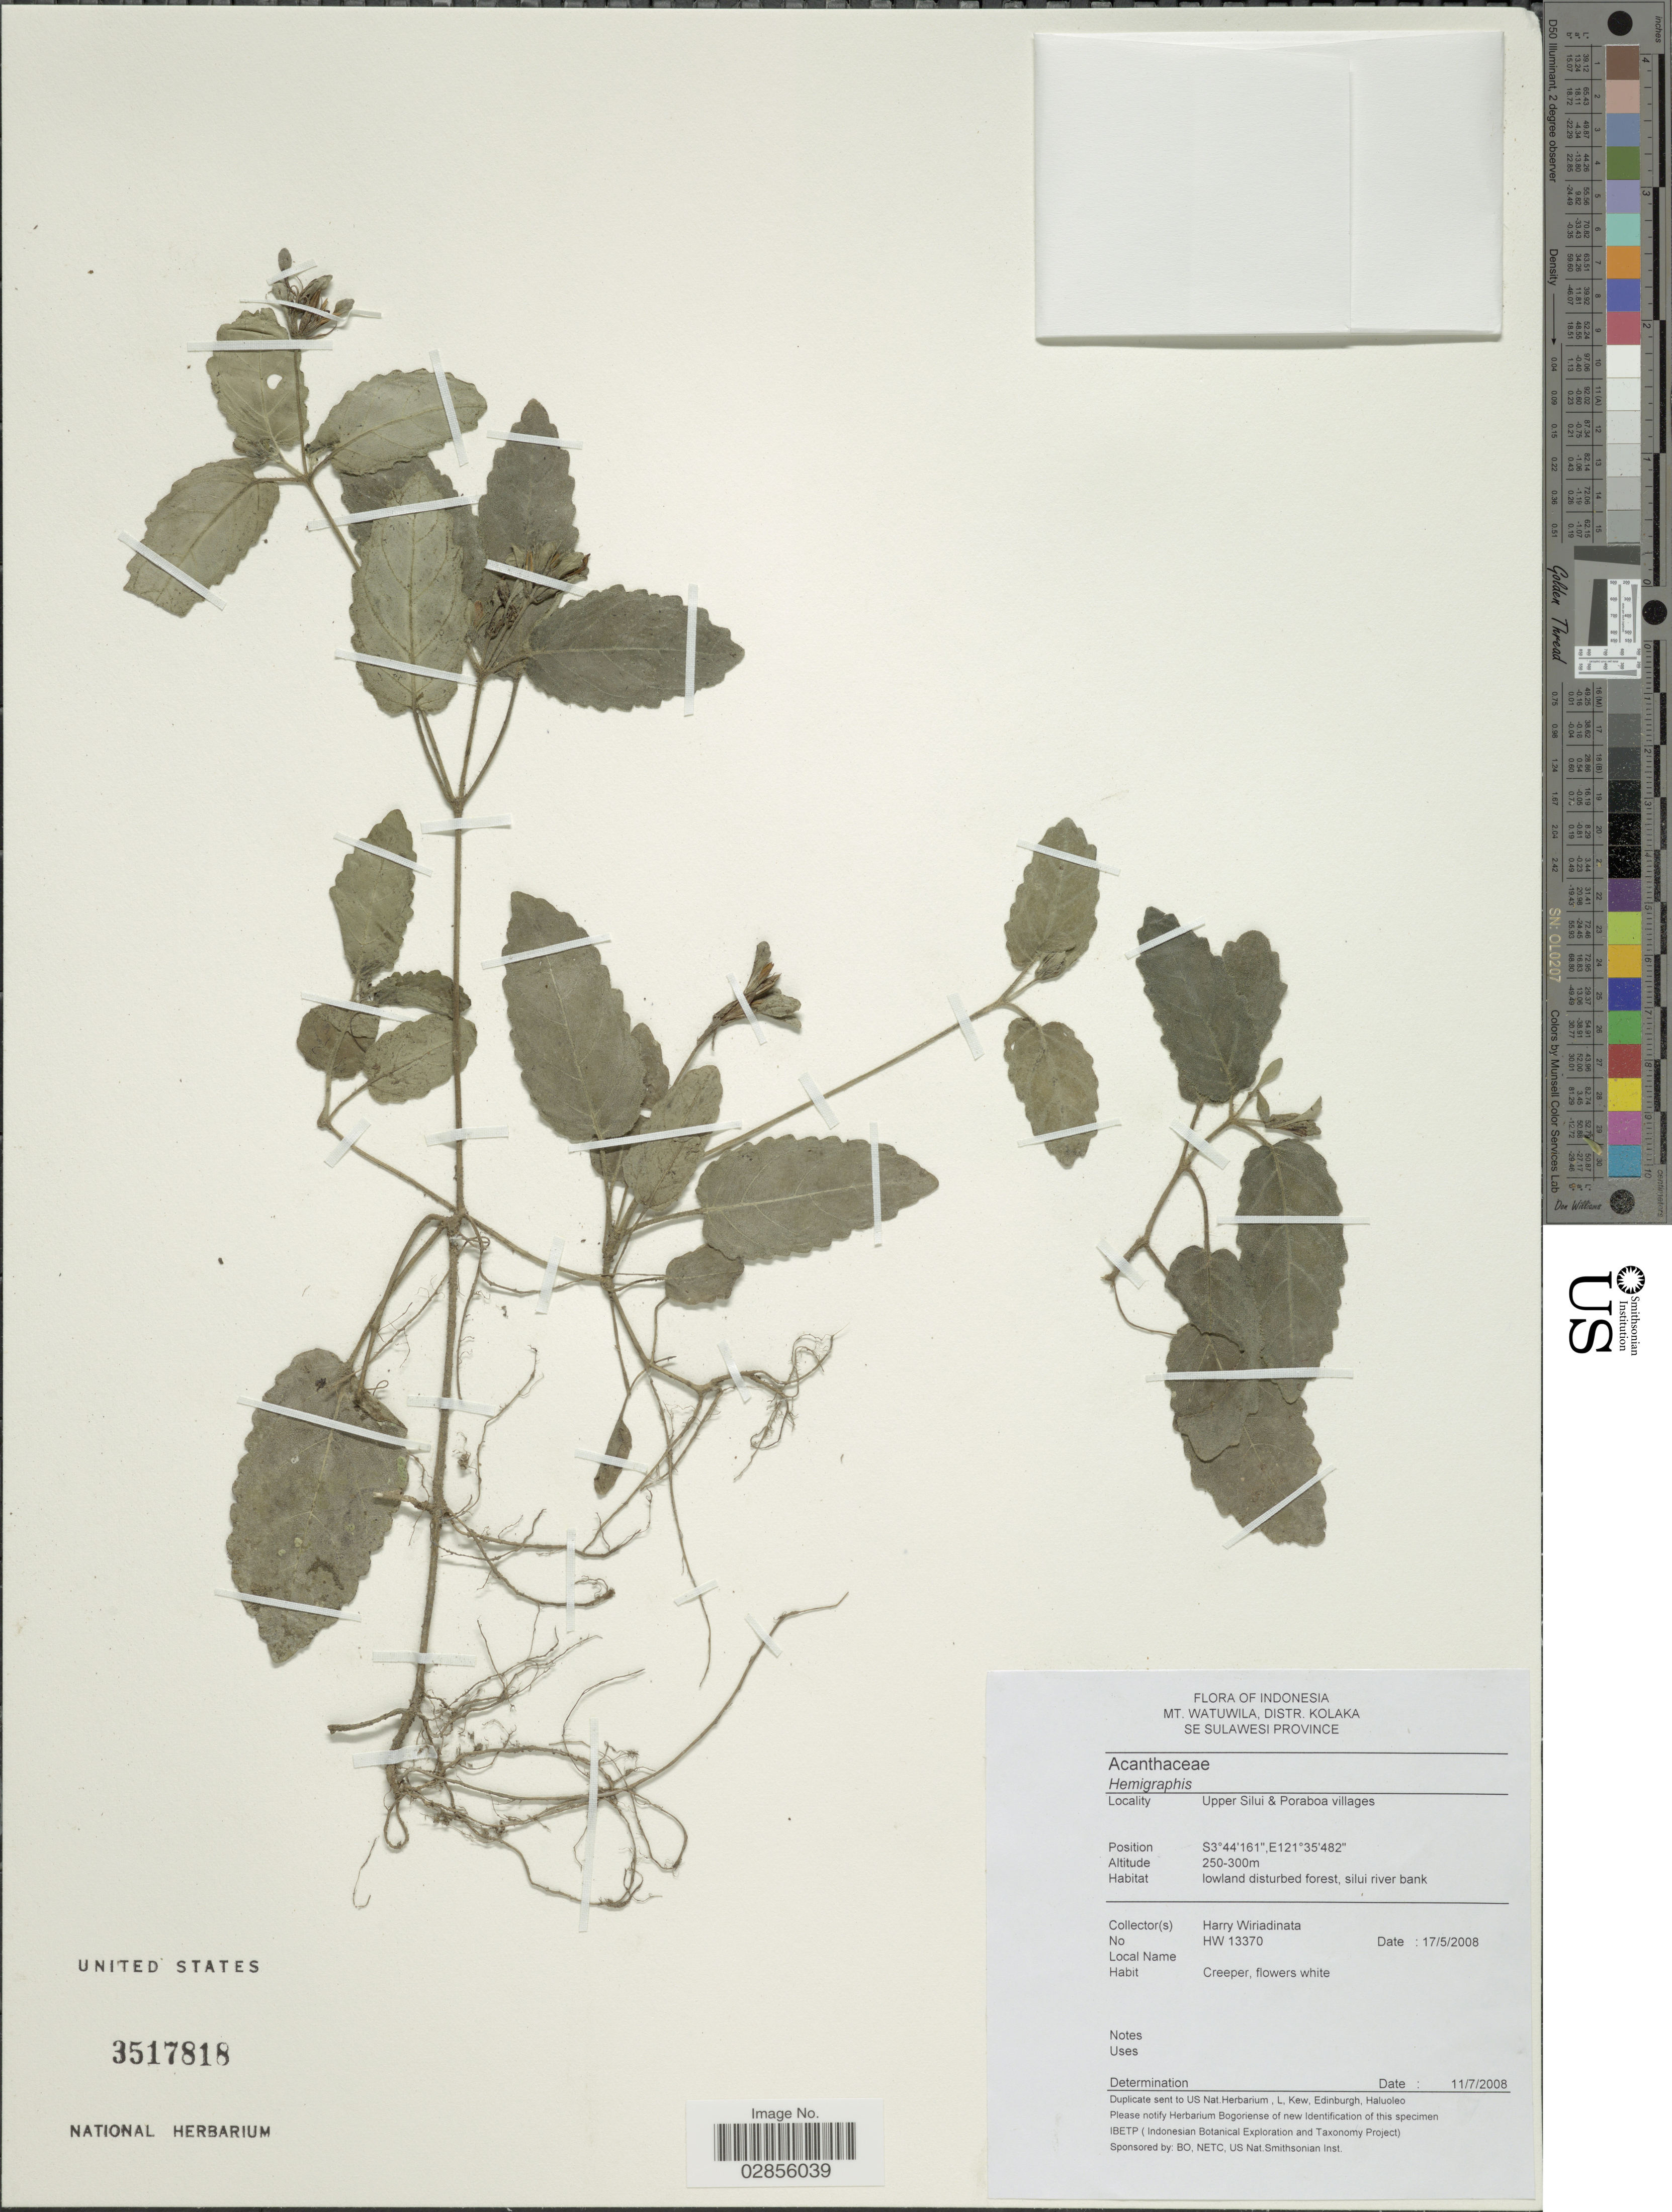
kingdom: Plantae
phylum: Tracheophyta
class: Magnoliopsida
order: Lamiales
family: Acanthaceae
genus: Strobilanthes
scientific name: Strobilanthes sp.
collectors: H. Wiriadinata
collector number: HW13370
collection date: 2008-05-17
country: Indonesia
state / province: Sulawesi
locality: Mt. Watuwila. Distr. Kolaka. SE Sulawesi Province. Upper Silui & Poraboa villages.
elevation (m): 250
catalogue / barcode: US 3517818